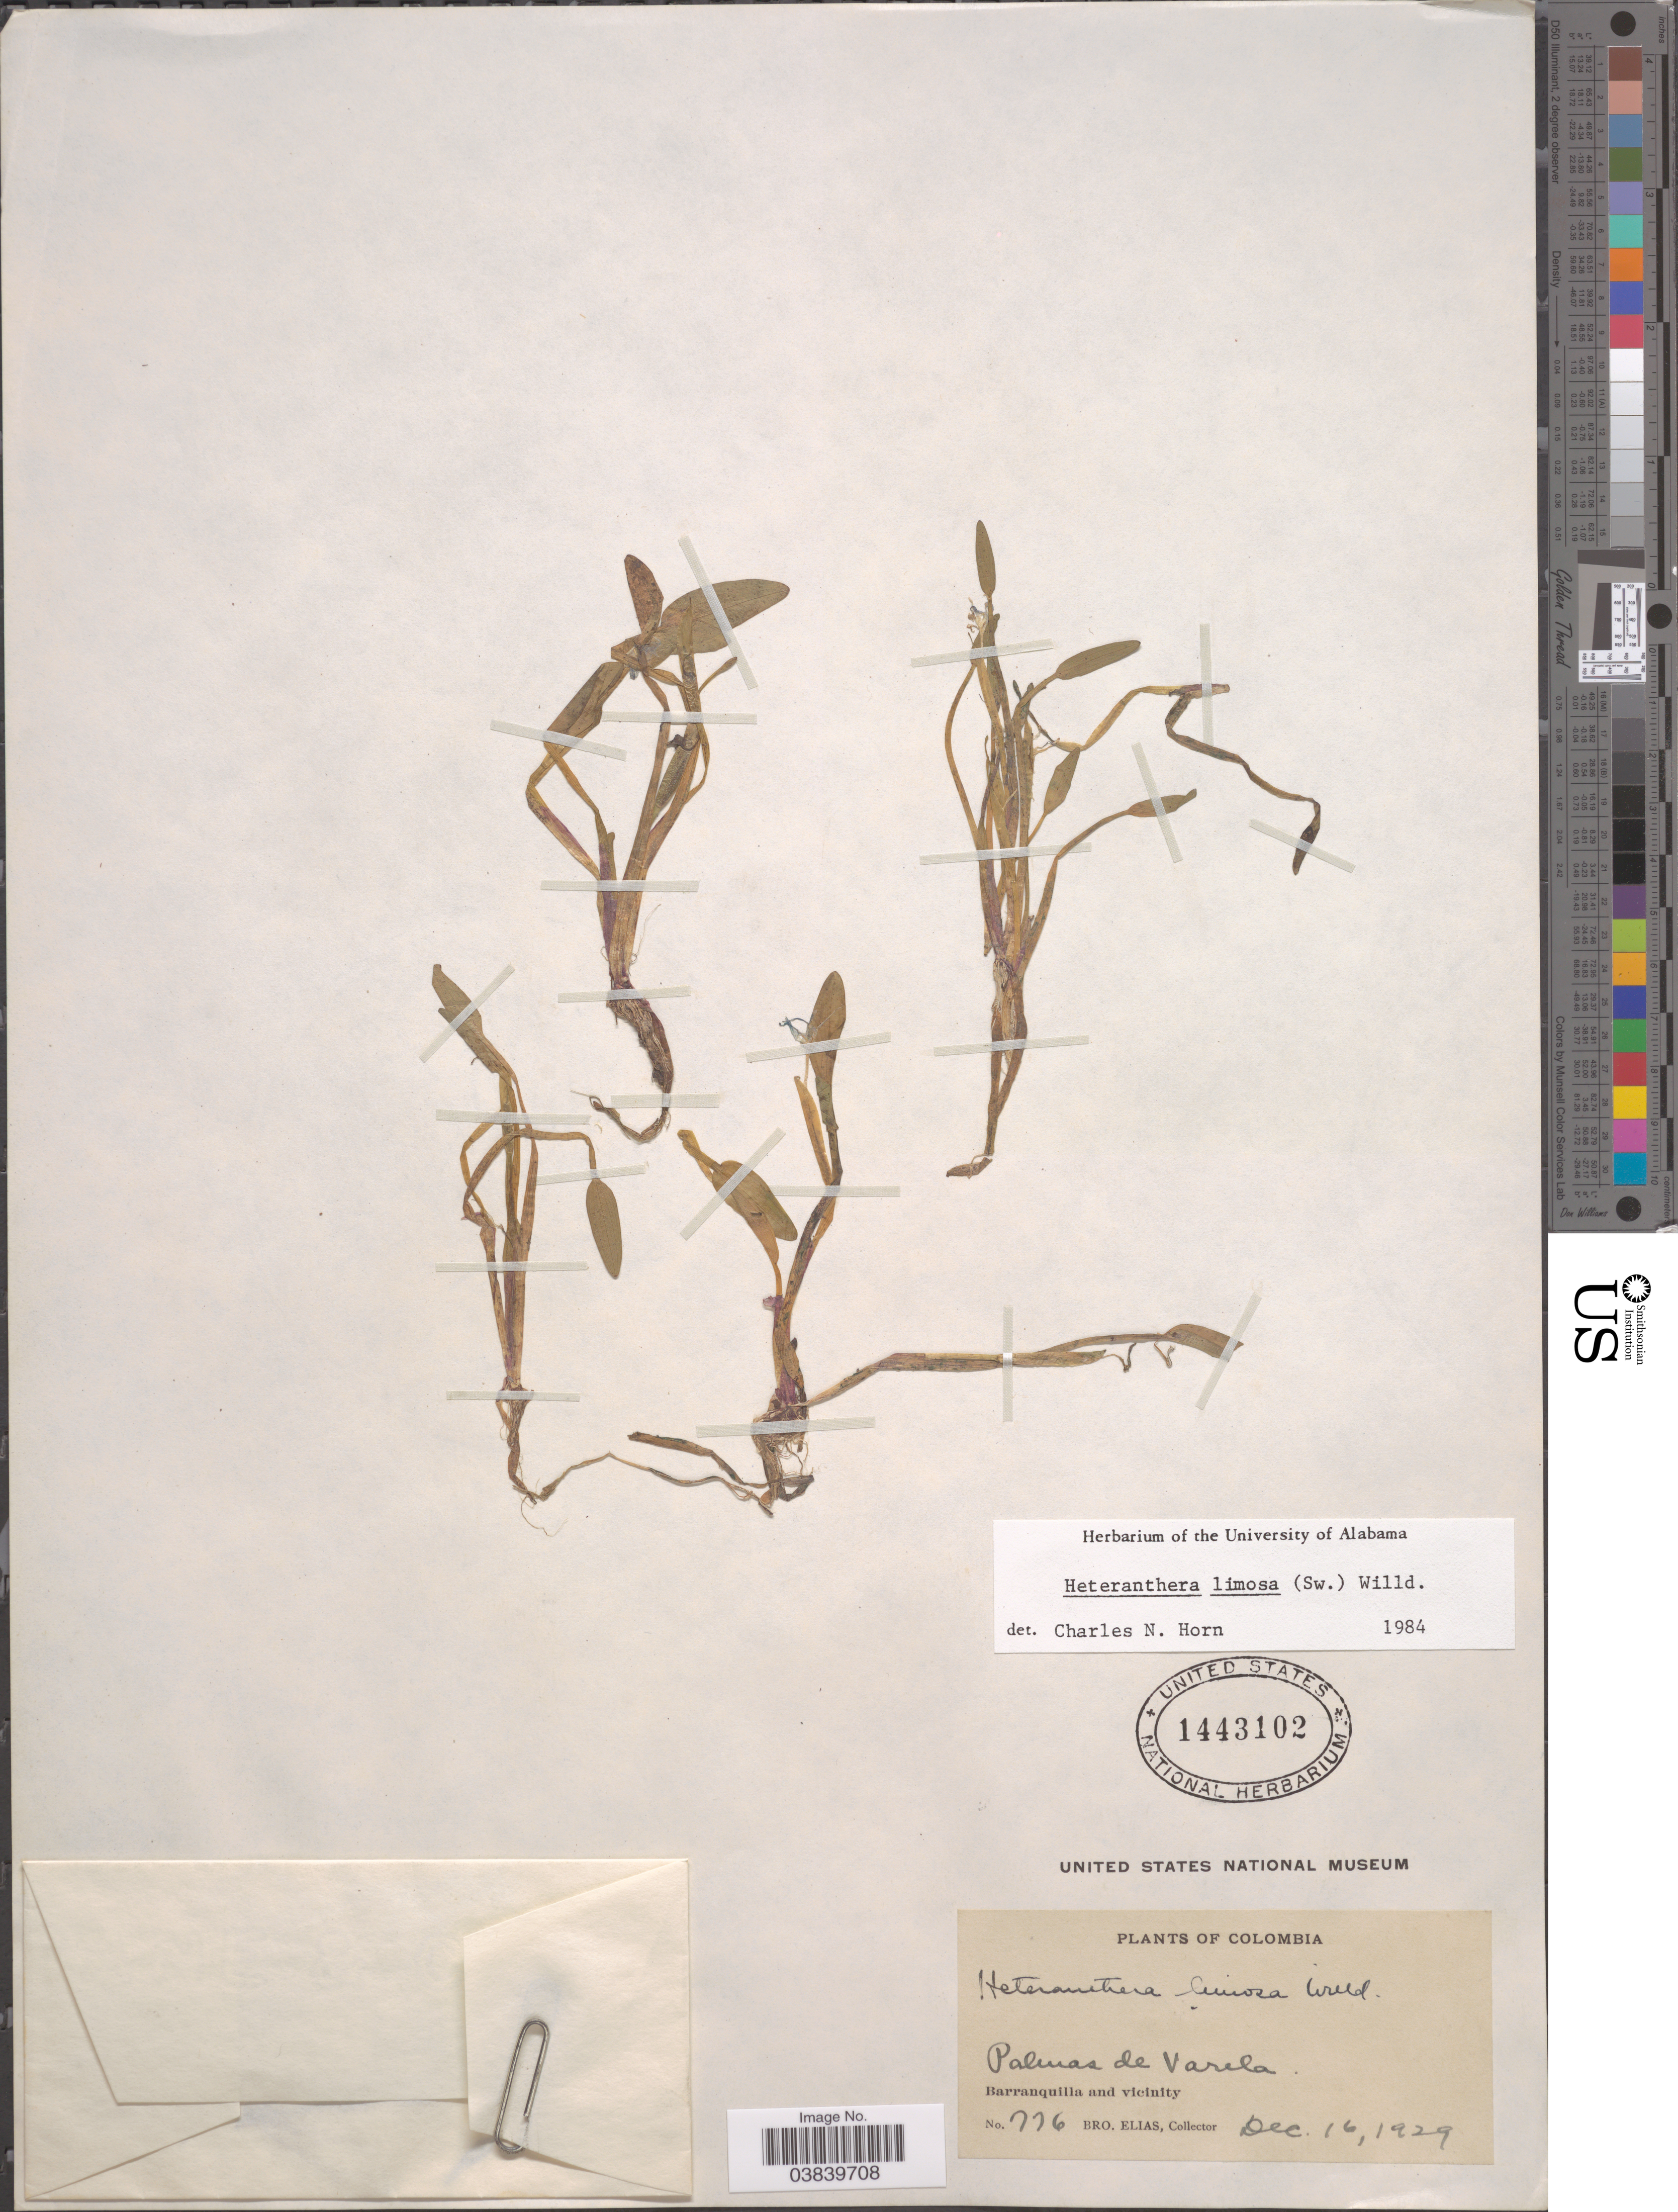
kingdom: Plantae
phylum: Tracheophyta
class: Liliopsida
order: Commelinales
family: Pontederiaceae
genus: Heteranthera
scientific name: Heteranthera limosa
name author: (Sw.) Willd.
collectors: Bro. Elias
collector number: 776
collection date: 1929-12-16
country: Colombia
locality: Palmas de Varela. Barranquilla and vicinity.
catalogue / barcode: US 1443102